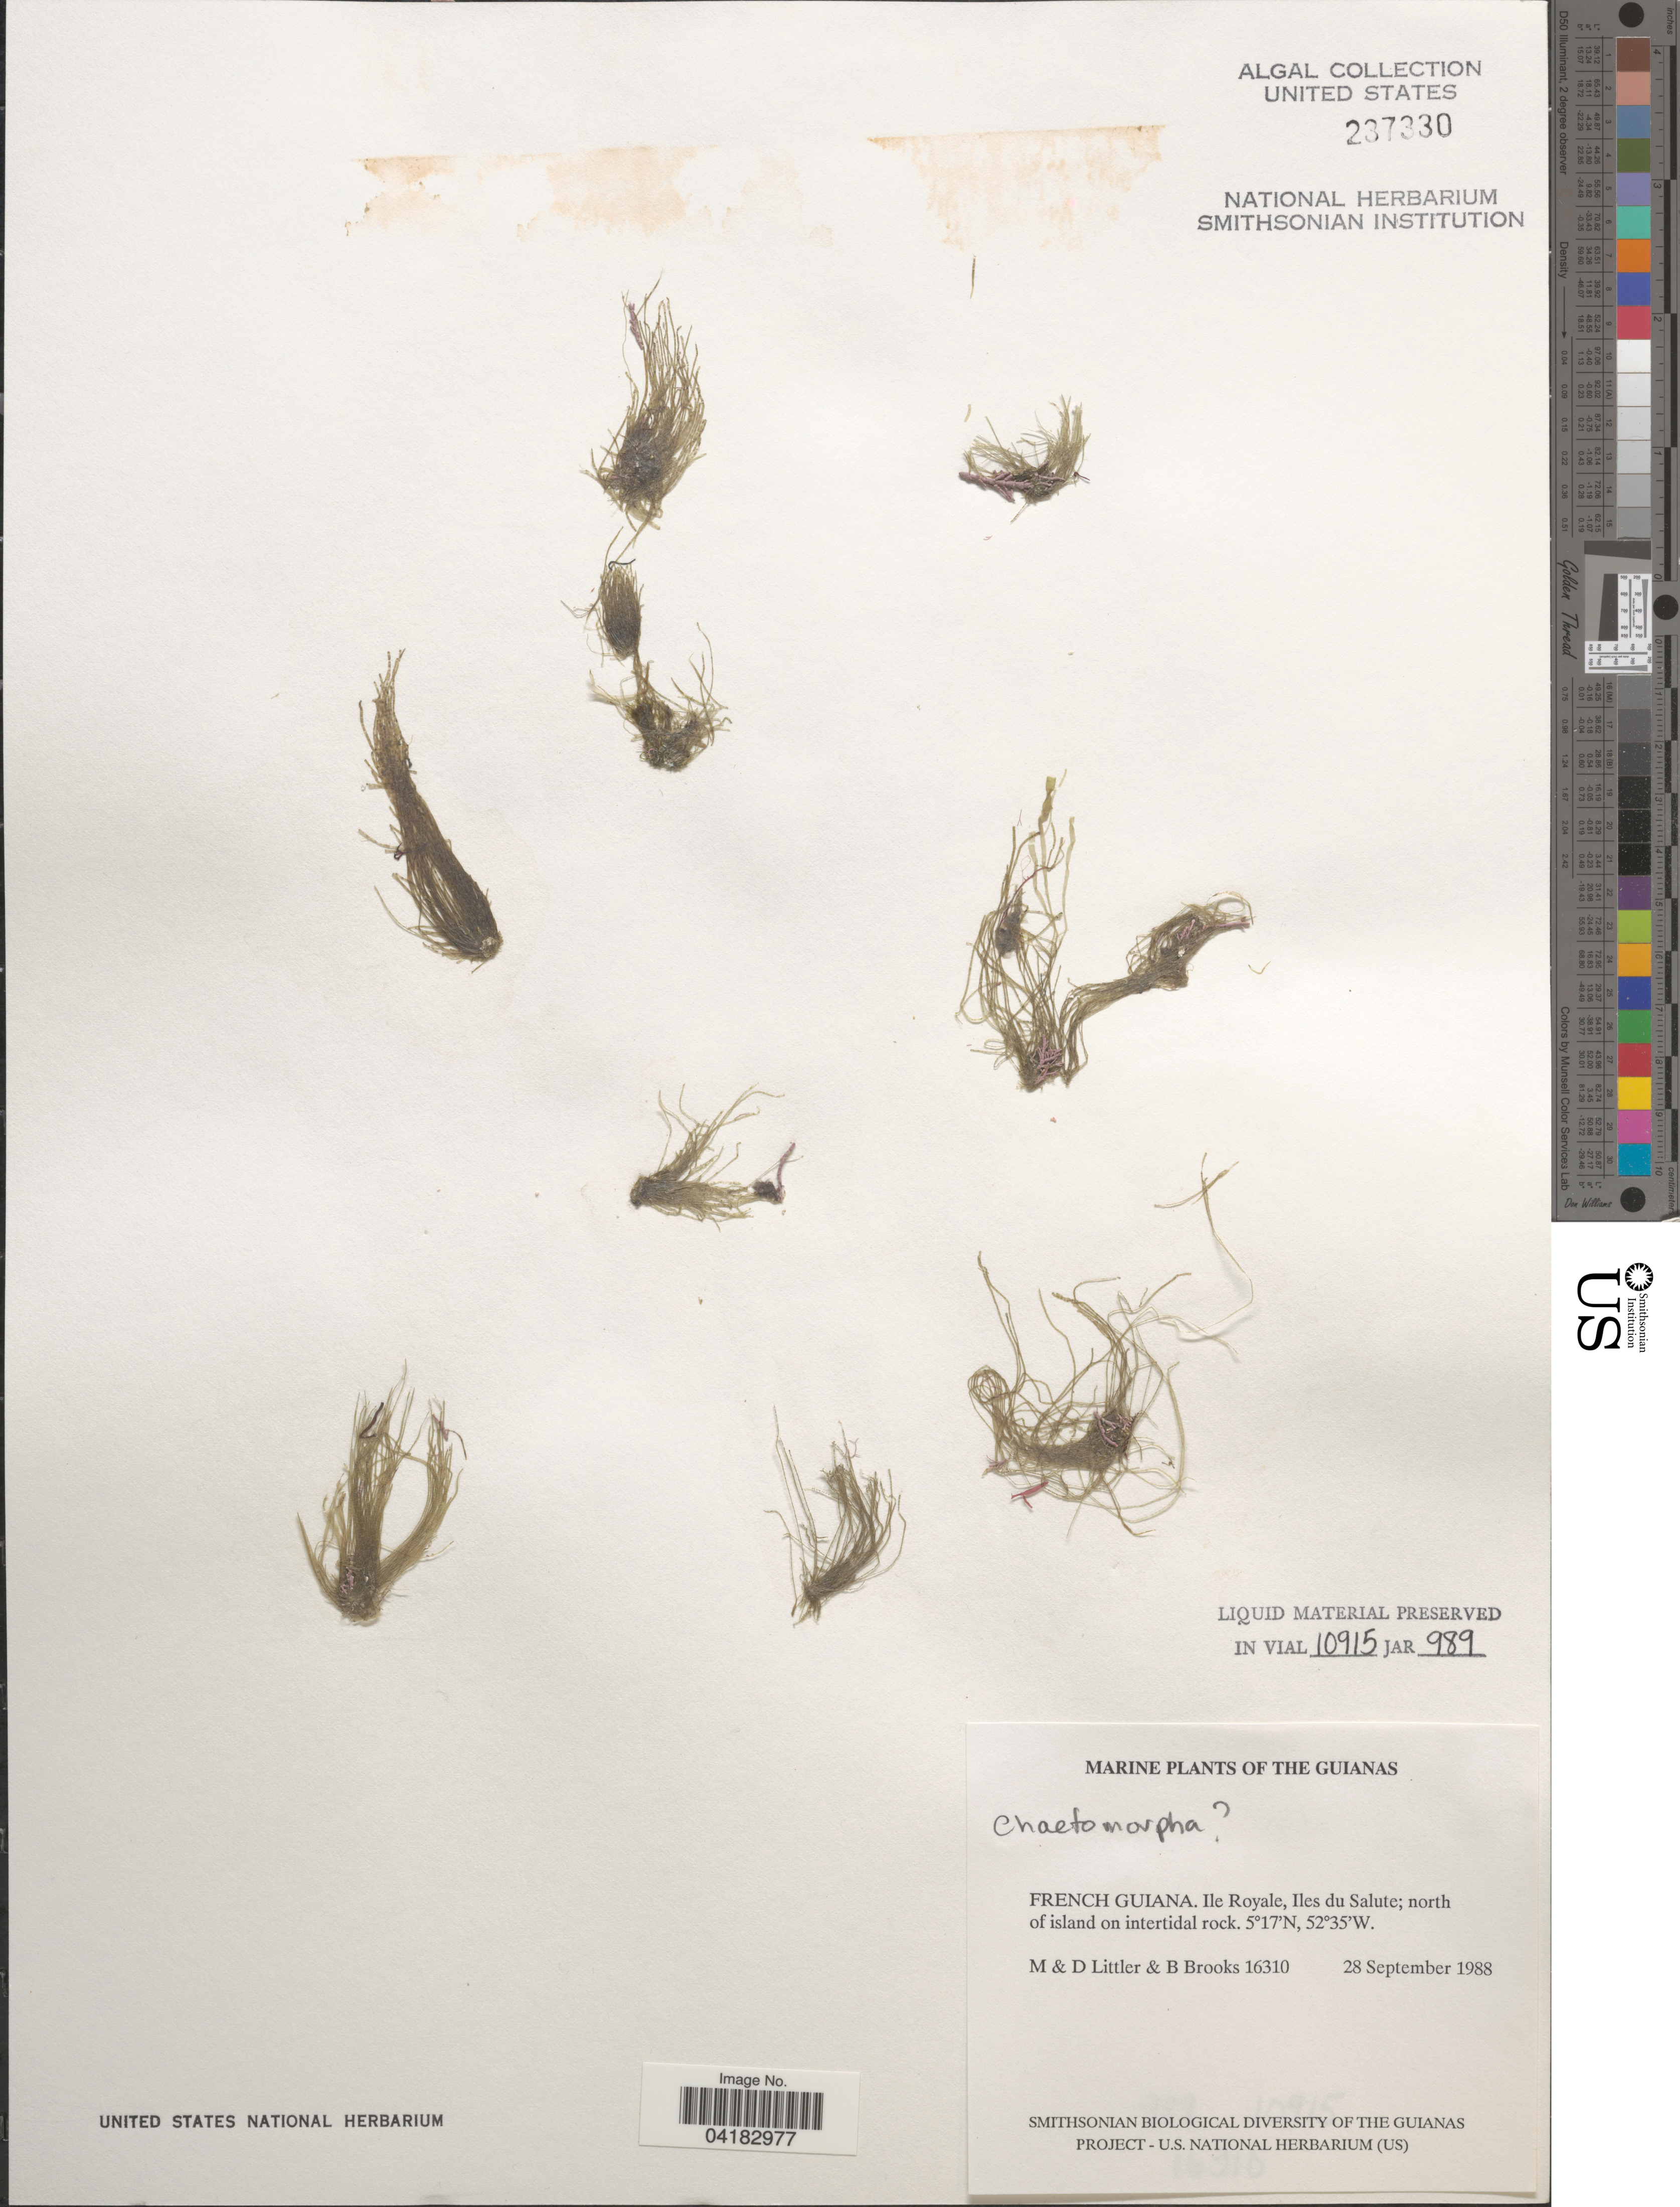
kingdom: Plantae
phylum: Chlorophyta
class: Ulvophyceae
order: Cladophorales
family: Cladophoraceae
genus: Chaetomorpha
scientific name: Chaetomorpha sp.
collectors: M. Littler, D. S. Littler & B. Brooks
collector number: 16310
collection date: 1988-09-28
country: French Guiana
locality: The Guianas. Ile Royale, Iles du Salut; north of island on intertidal rock.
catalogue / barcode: US 237330